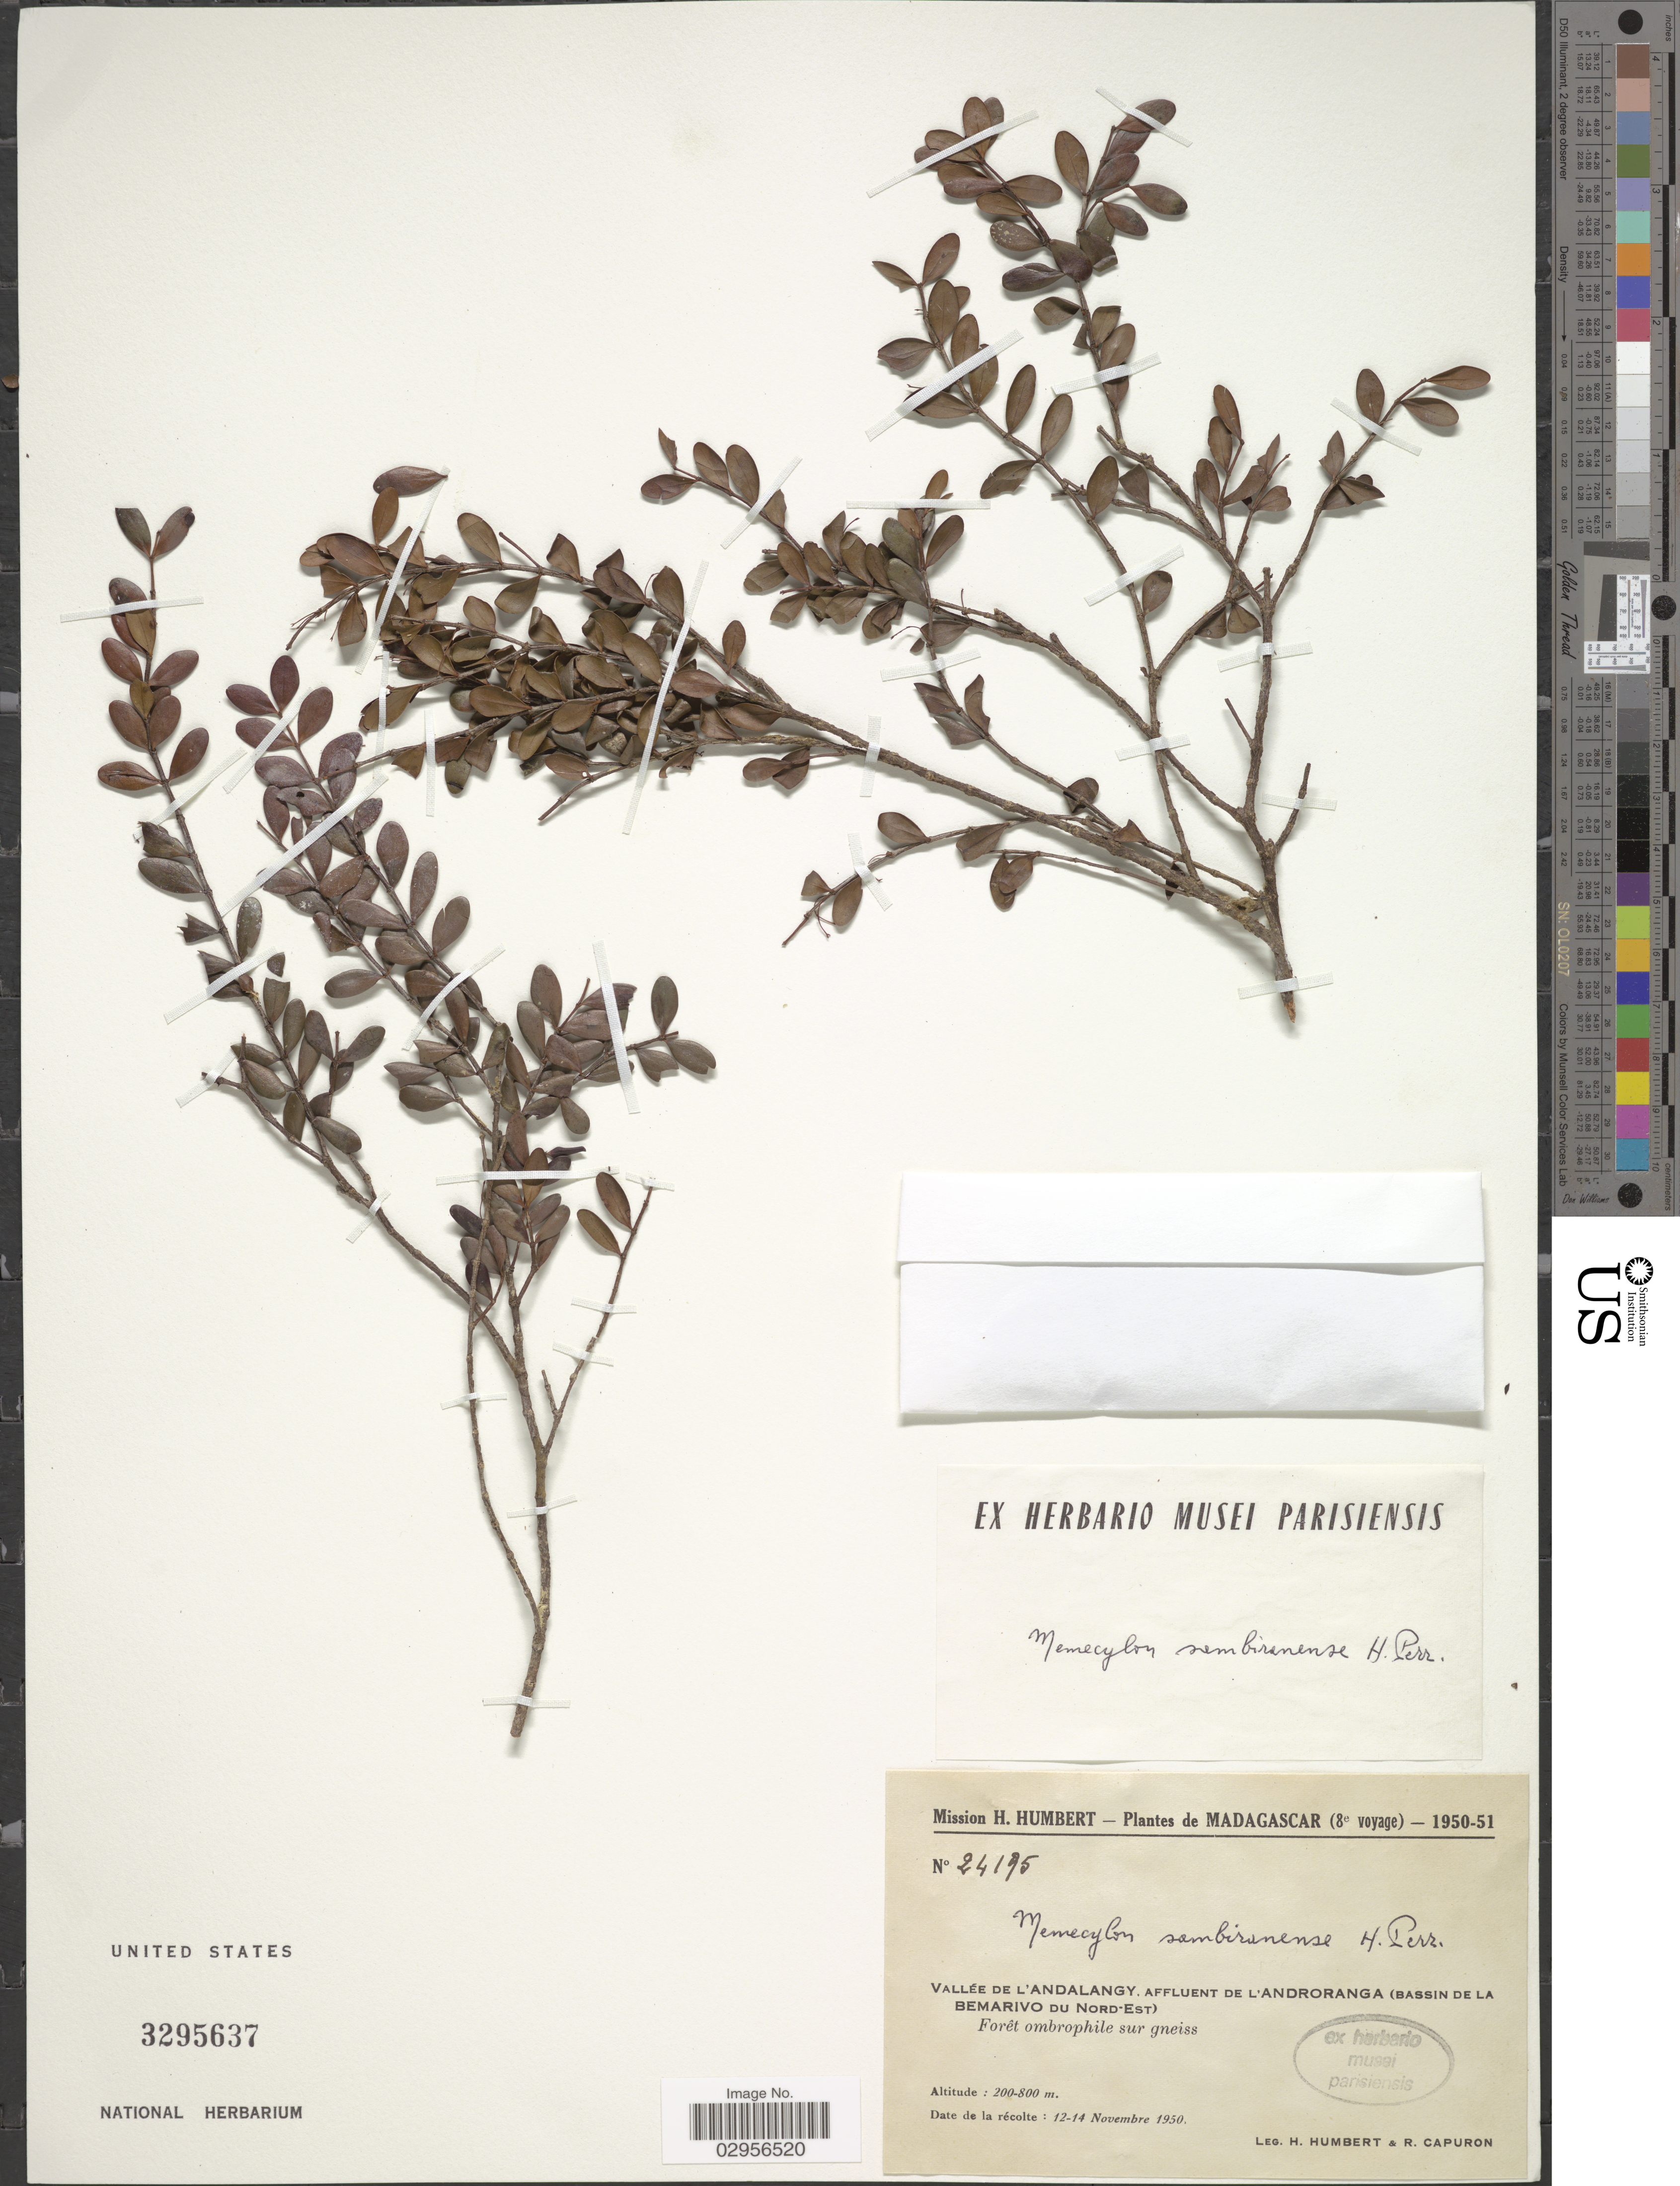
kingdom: Plantae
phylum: Tracheophyta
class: Magnoliopsida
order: Myrtales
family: Melastomataceae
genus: Memecylon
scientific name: Memecylon sambiranense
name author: H. Perrier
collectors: H. Humbert & R. Capuron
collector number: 24195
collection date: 1950-11-12/1950-11-14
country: Madagascar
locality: Vallée de L'Andalangy, affluent de l'Androranga (Bassin de la Bemarivo du Nord-Est).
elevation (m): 200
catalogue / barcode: US 3295637